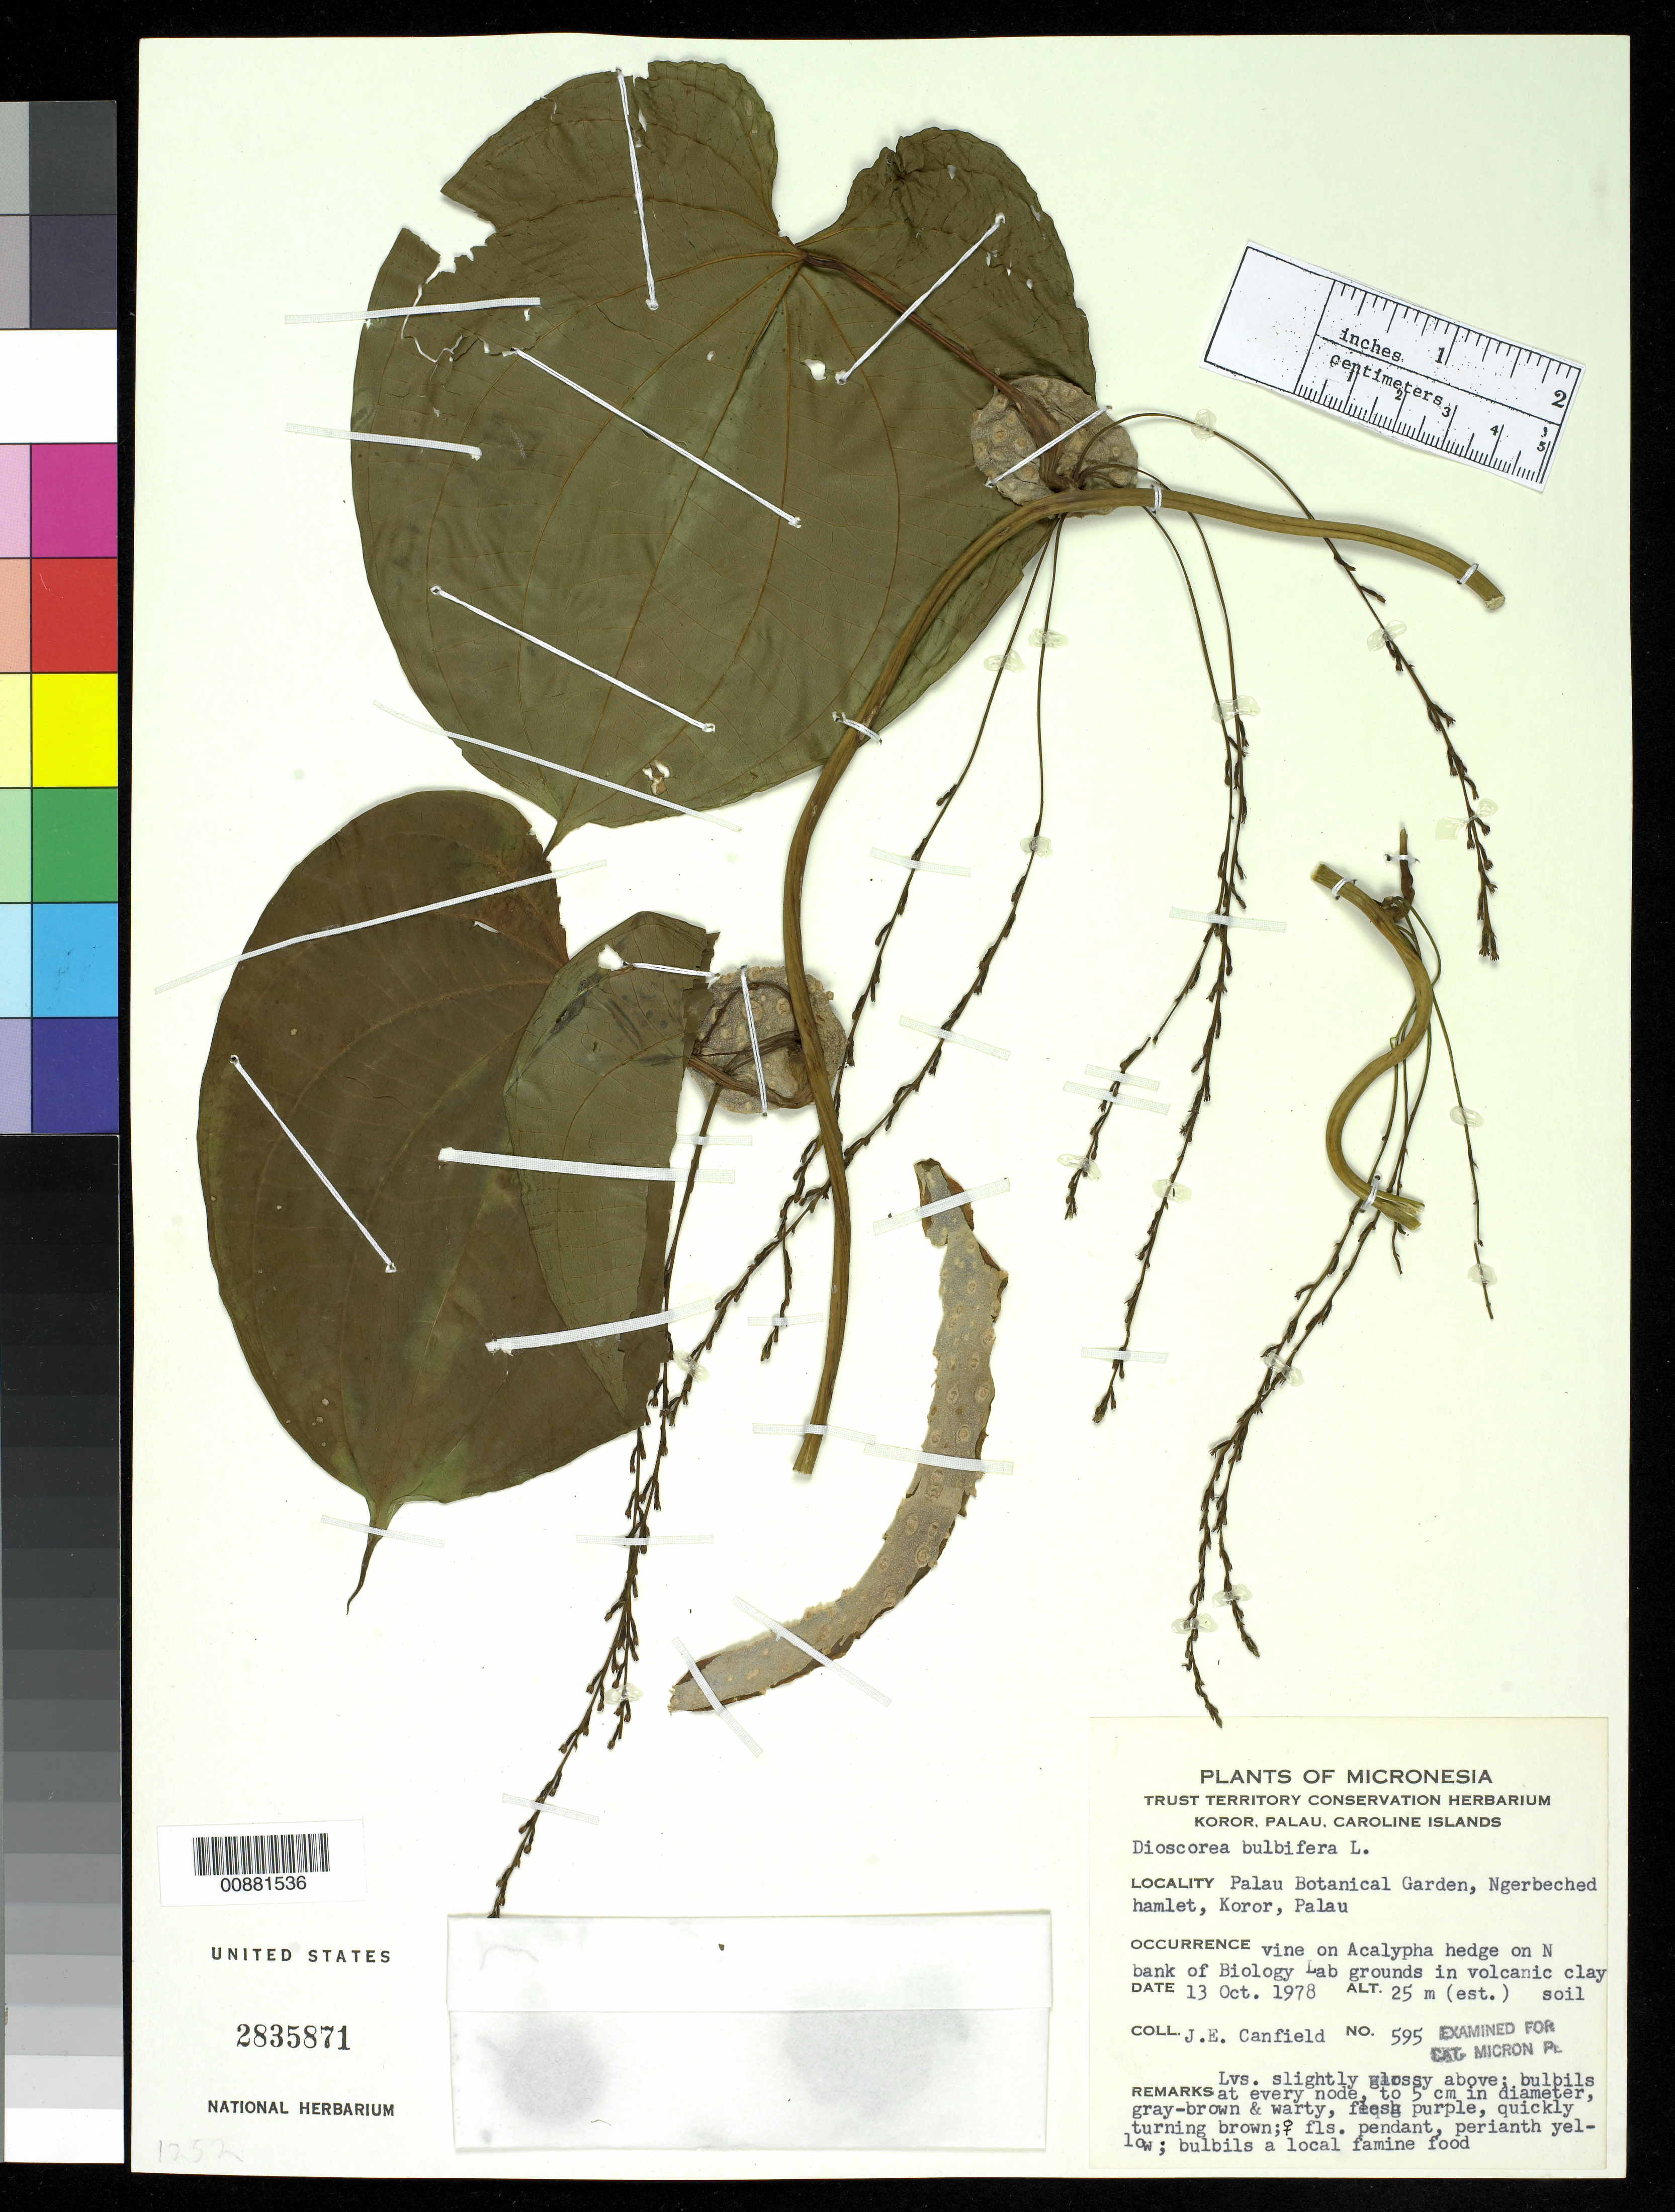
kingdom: Plantae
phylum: Tracheophyta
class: Liliopsida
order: Dioscoreales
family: Dioscoreaceae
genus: Dioscorea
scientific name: Dioscorea bulbifera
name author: L.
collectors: J. E. Canfield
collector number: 595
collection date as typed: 13 Oct 1978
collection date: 1978-10-13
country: Palau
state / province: Koror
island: Oreor (Koror)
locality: Palau Botanical Garden, Ngerbeched hamlet, Koror, Palau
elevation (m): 25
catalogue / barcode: US 2835871